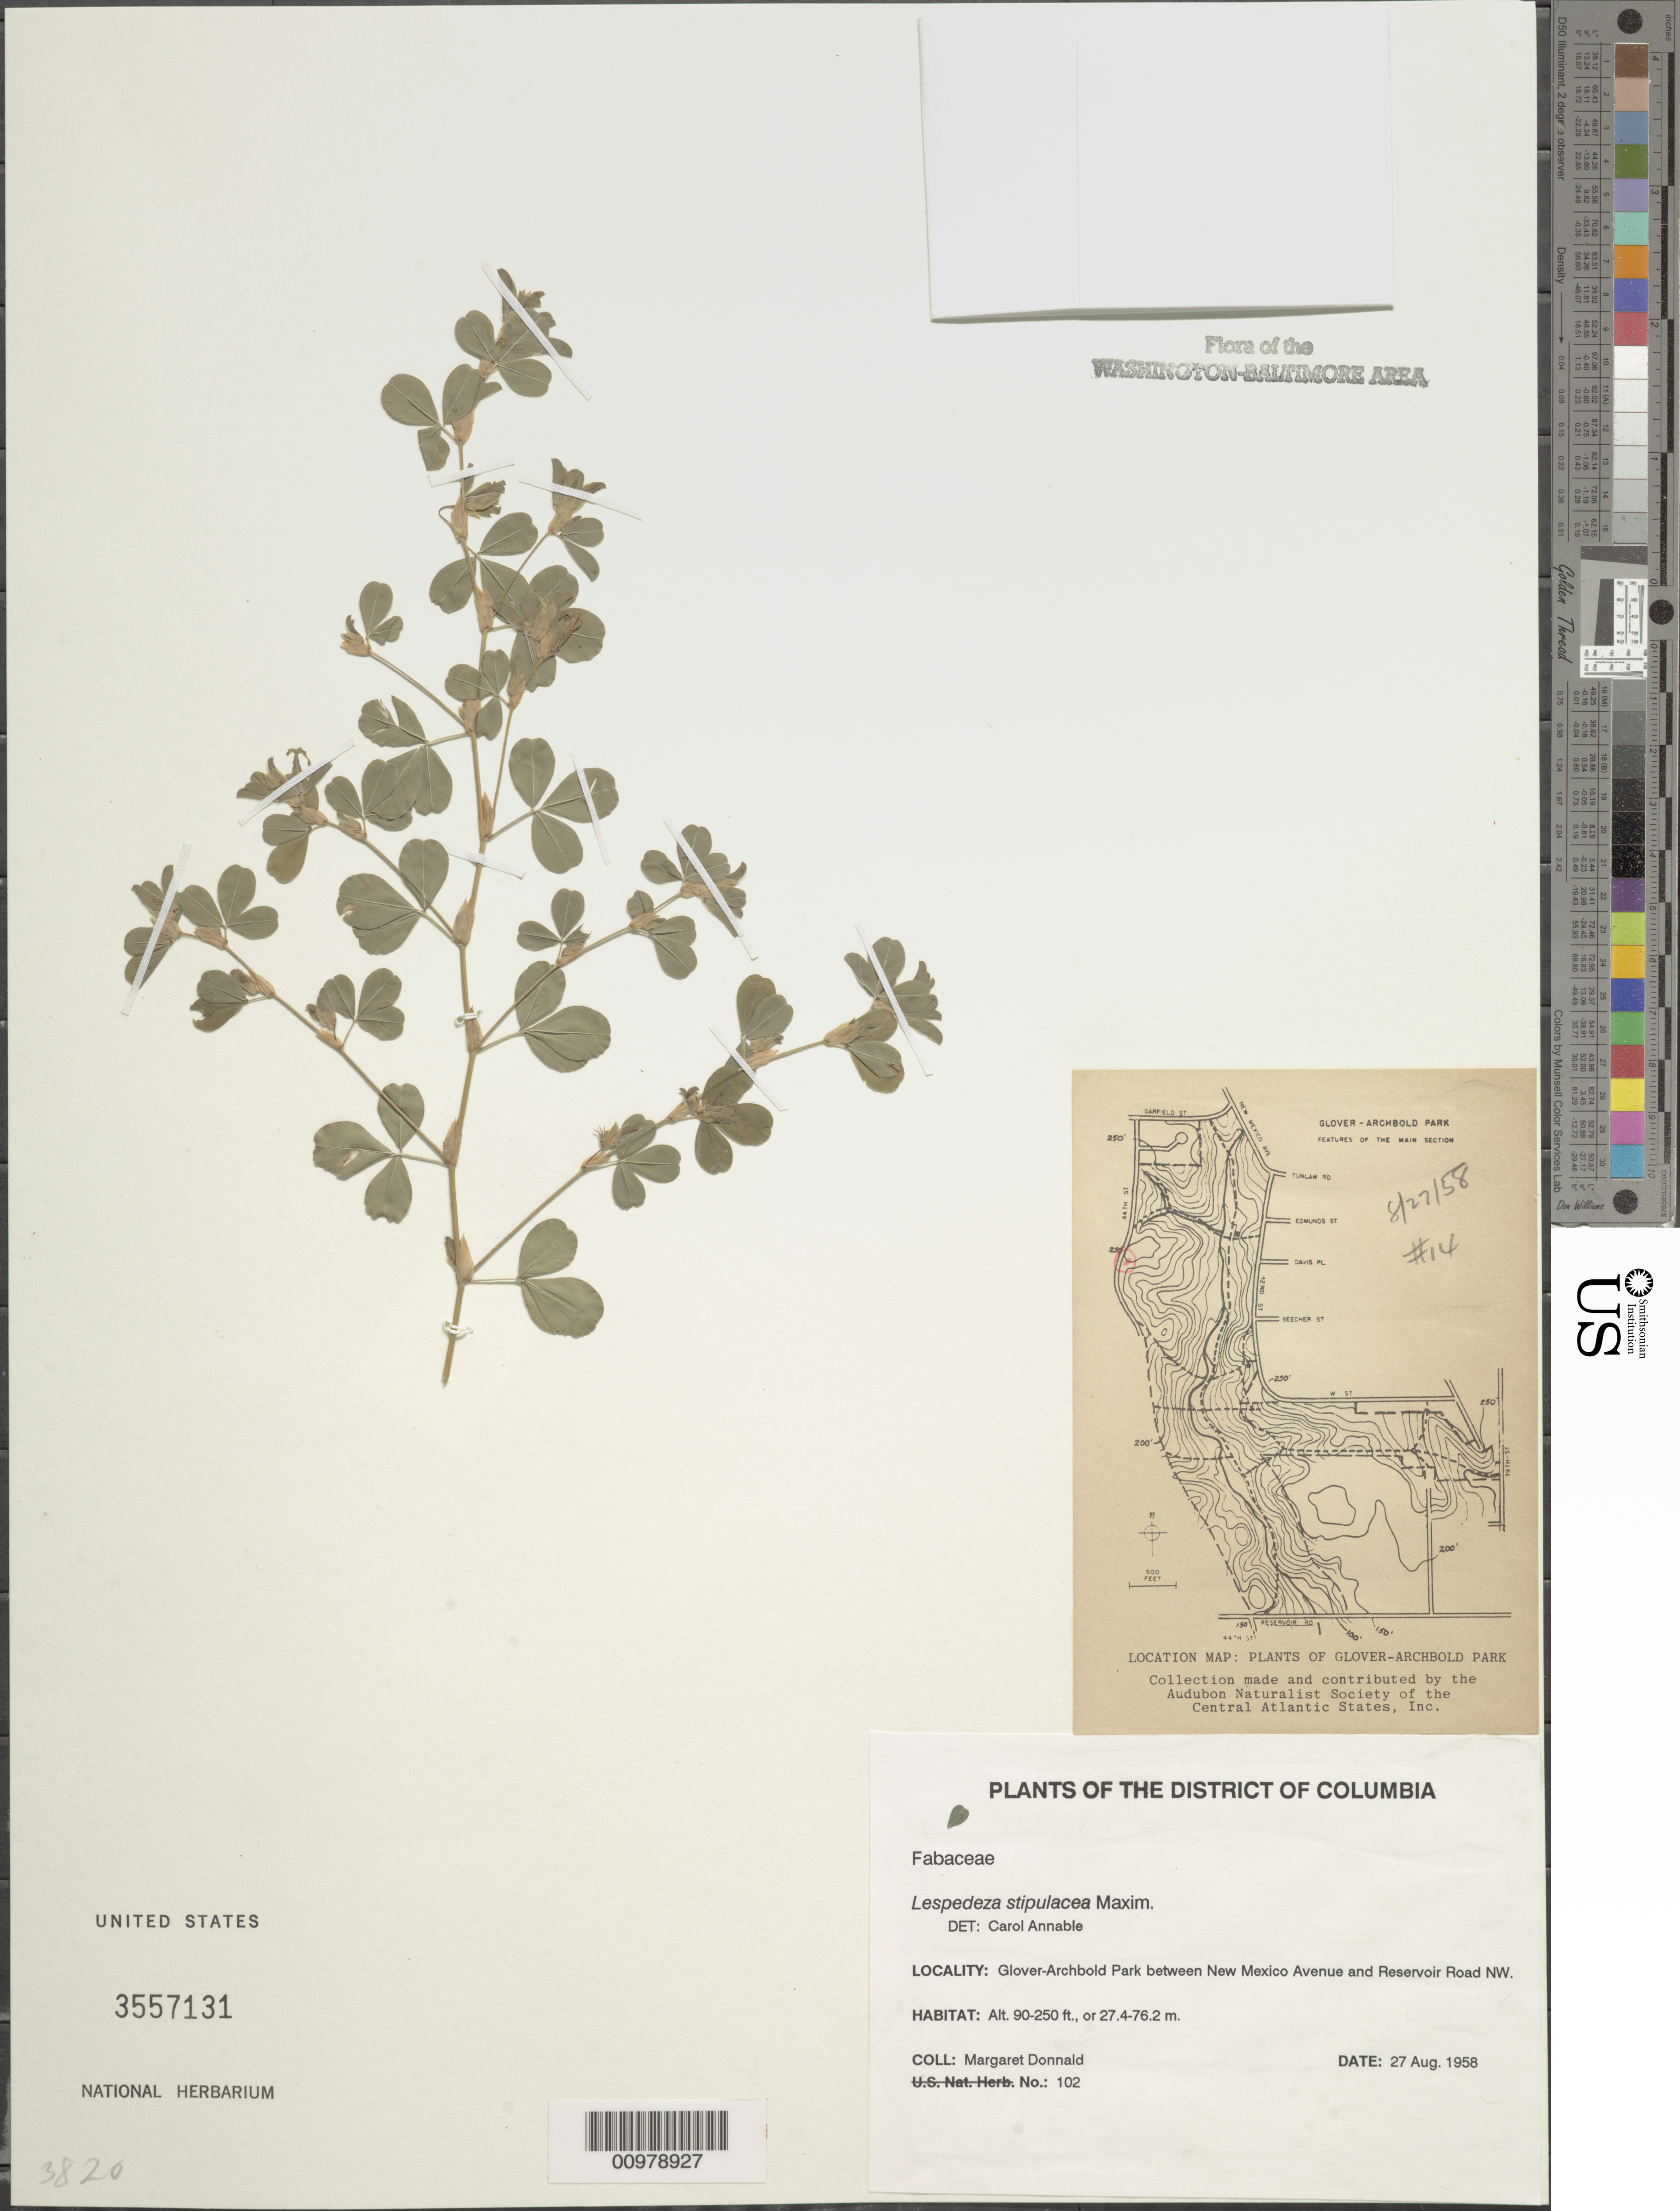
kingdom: Plantae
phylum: Tracheophyta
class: Magnoliopsida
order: Fabales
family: Fabaceae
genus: Kummerowia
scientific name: Kummerowia stipulacea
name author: (Maxim.) Makino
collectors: M. Donnald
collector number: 102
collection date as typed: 27 Aug 1958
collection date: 1958-08-27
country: United States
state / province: District of Columbia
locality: Glover-Archbold Park between New Mexico Avenue and Reservoir Road NW.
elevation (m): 27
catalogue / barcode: US 3557131